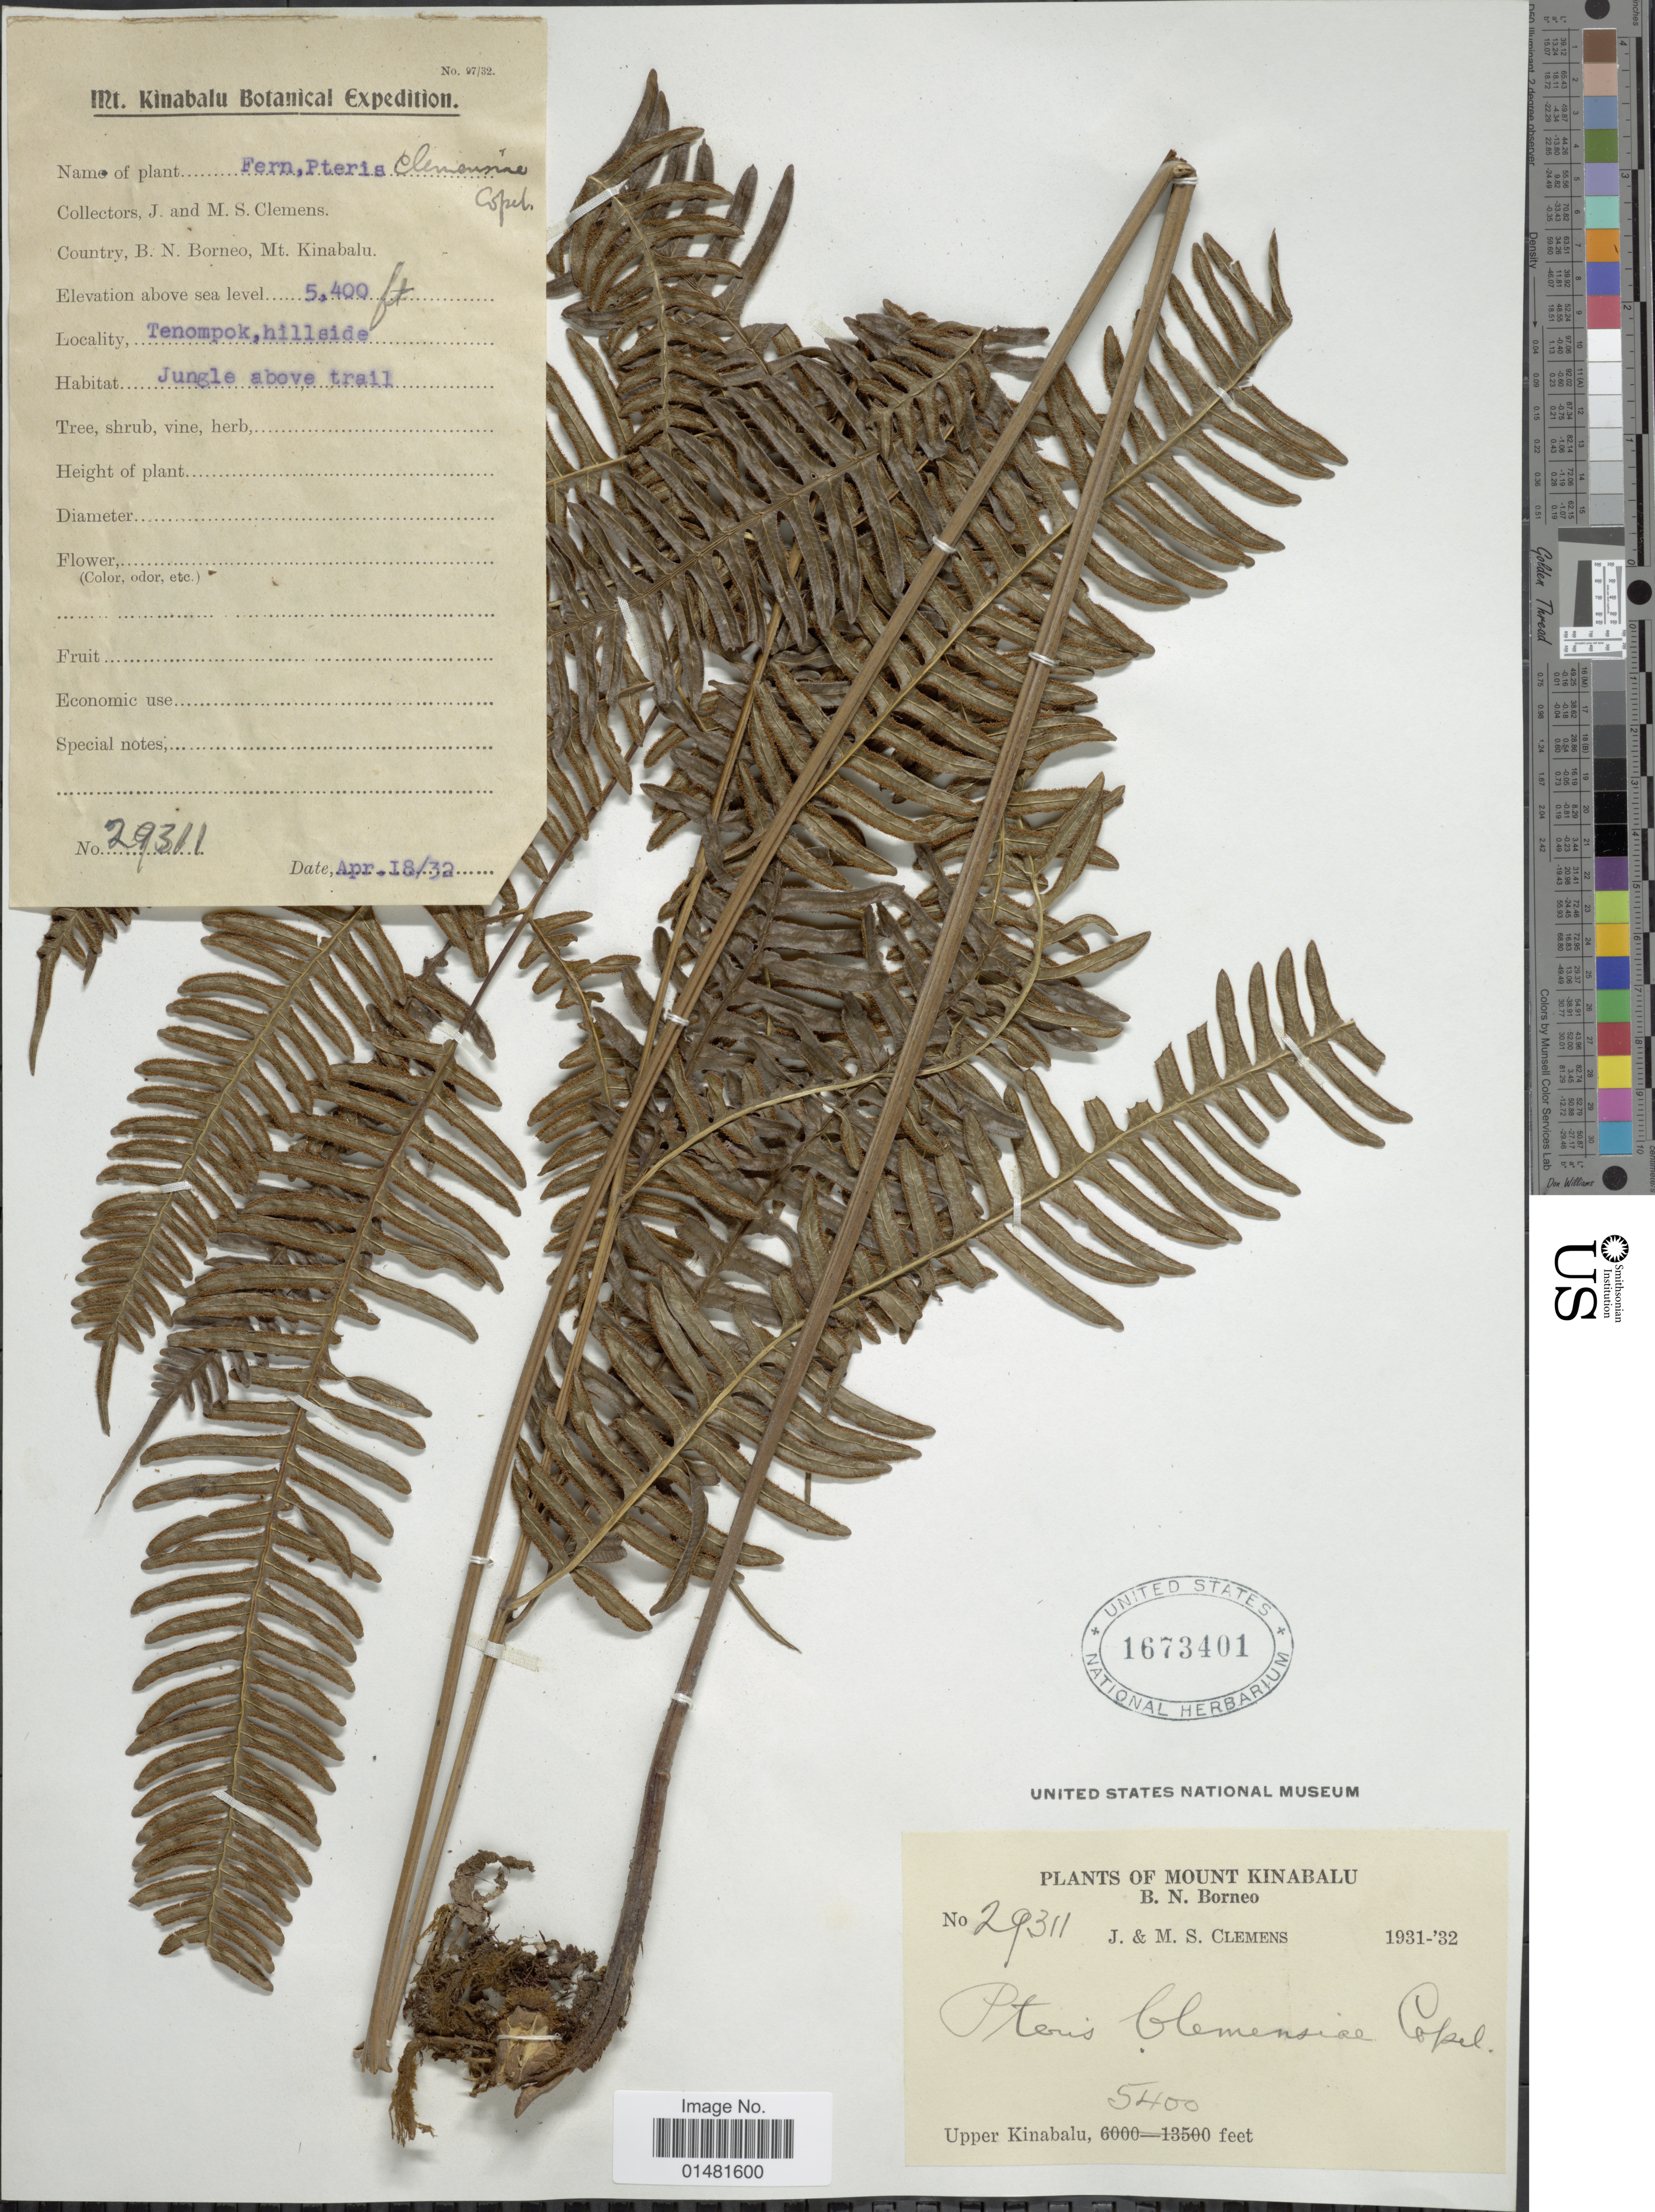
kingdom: Plantae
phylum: Tracheophyta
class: Polypodiopsida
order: Polypodiales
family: Pteridaceae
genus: Pteris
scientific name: Pteris clemensiae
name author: Copel.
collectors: J. Clemens & M. S. Clemens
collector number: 29311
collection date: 1931/1932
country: Malaysia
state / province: Sabah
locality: Mount Kinabalu, B. N. Borneo, Upper Kinabalu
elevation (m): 1646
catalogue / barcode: US 1673401